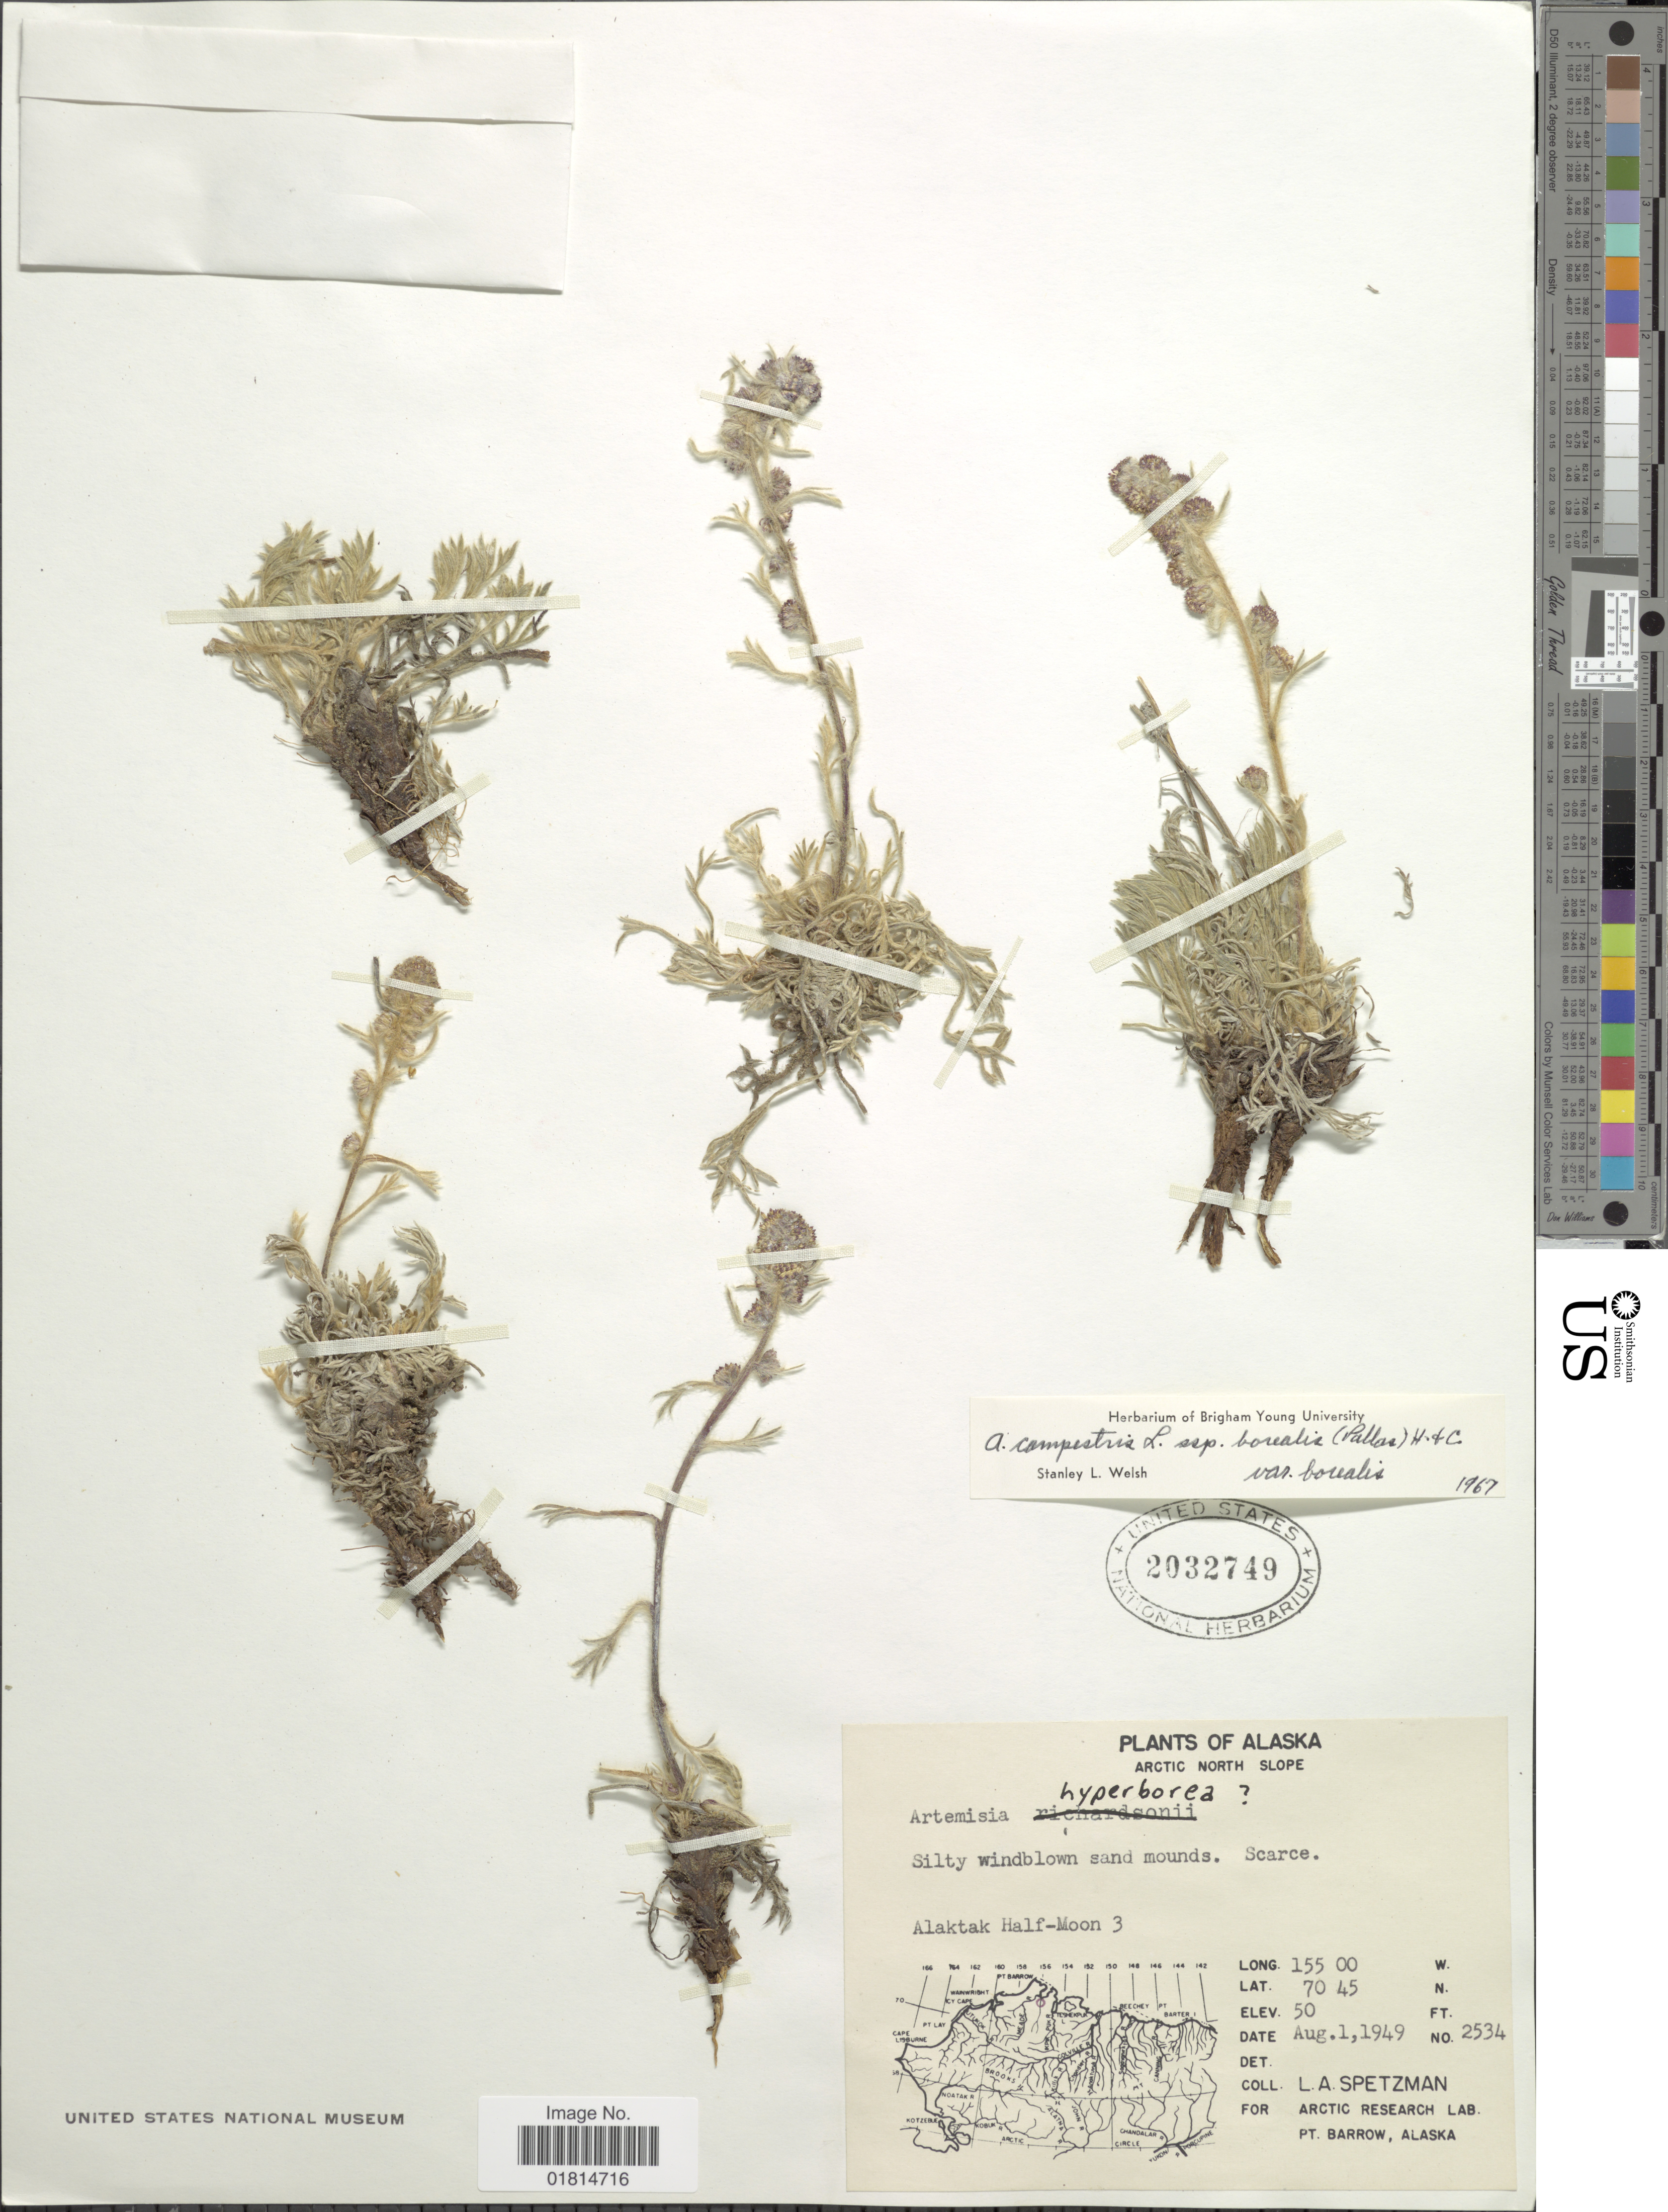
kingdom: Plantae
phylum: Tracheophyta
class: Magnoliopsida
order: Asterales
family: Asteraceae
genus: Artemisia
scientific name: Artemisia campestris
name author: L.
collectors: L. Spetzman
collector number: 2534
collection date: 1949-08-01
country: United States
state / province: Alaska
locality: Arctic North Slope. Silty windblown sand mounds. Scarce. Alaktak Half-Moon 3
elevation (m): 15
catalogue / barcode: US 2032749